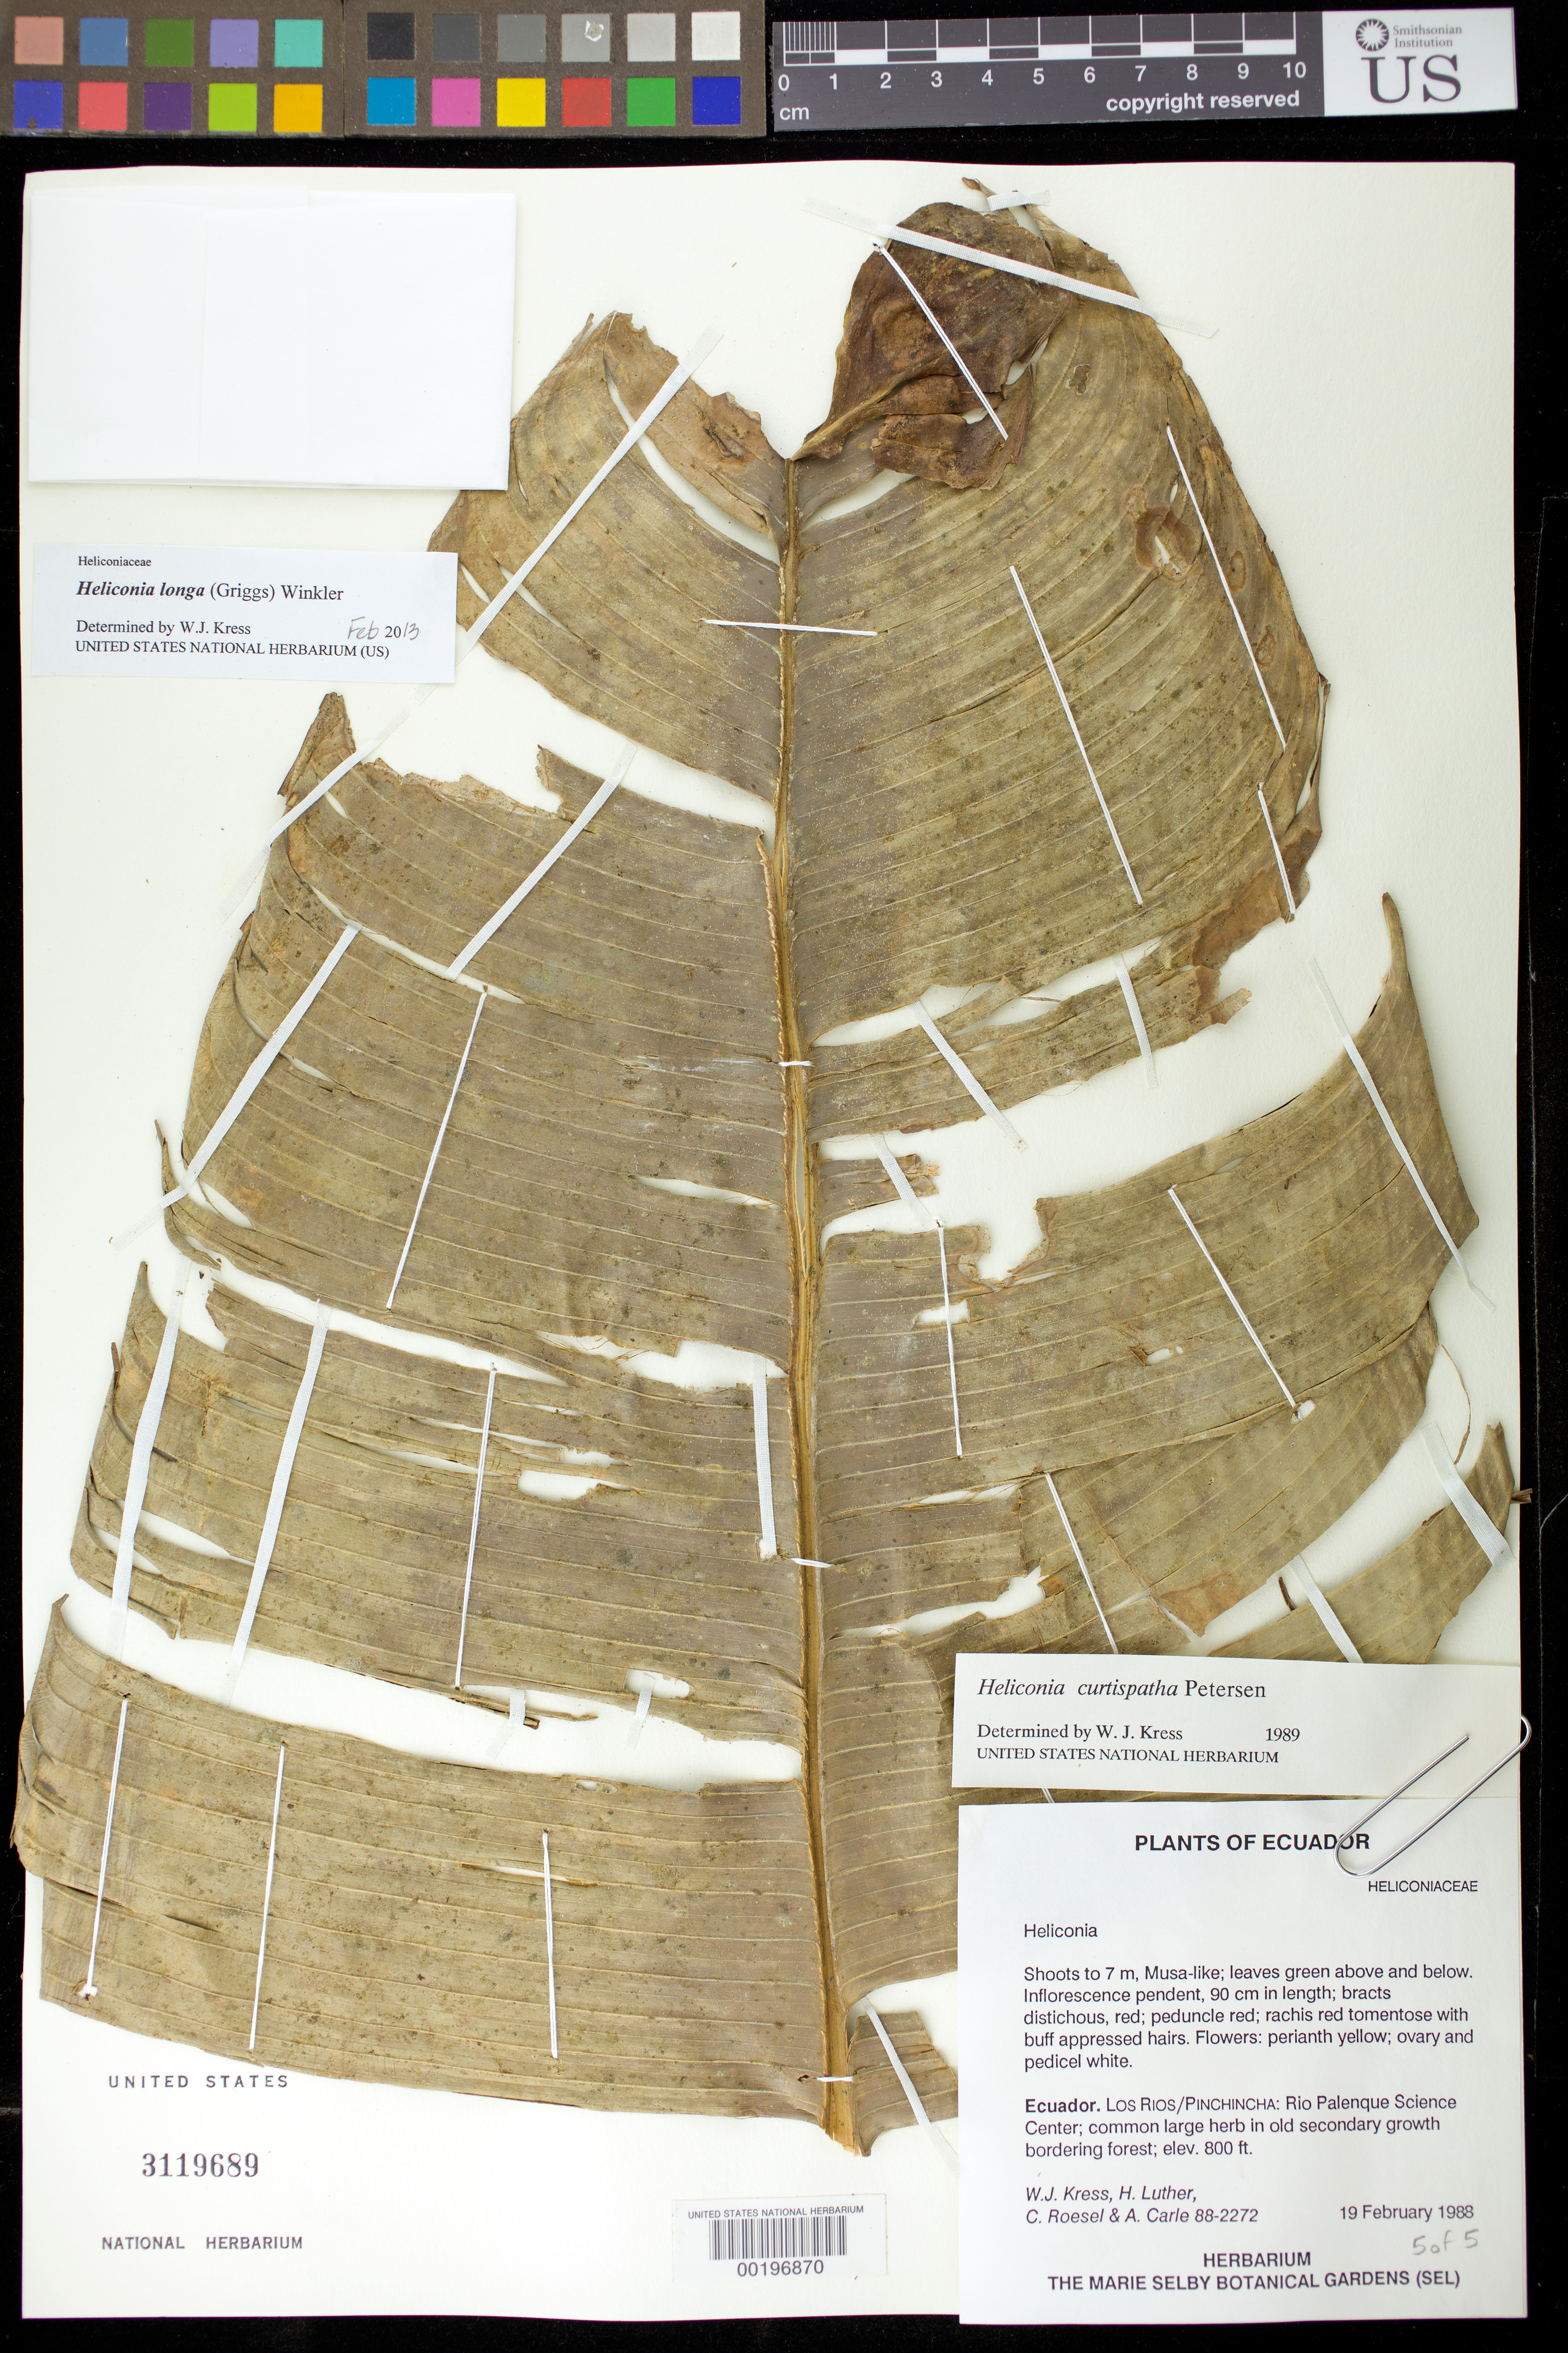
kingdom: Plantae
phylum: Tracheophyta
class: Liliopsida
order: Zingiberales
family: Heliconiaceae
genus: Heliconia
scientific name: Heliconia longa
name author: (R.F. Griggs) H.J.P. Winkl.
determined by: Kress, W. J., (US), Smithsonian Institution - National Museum of Natural History (UNITED STATES)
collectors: W. J. Kress, Harry E. Luther, C. S. Roesel & A. Carle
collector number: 88-2272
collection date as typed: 19 Feb 1988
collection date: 1988-02-19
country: Ecuador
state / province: Los Ríos / Pichincha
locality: Rio palenque science center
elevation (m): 244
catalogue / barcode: US 3119689